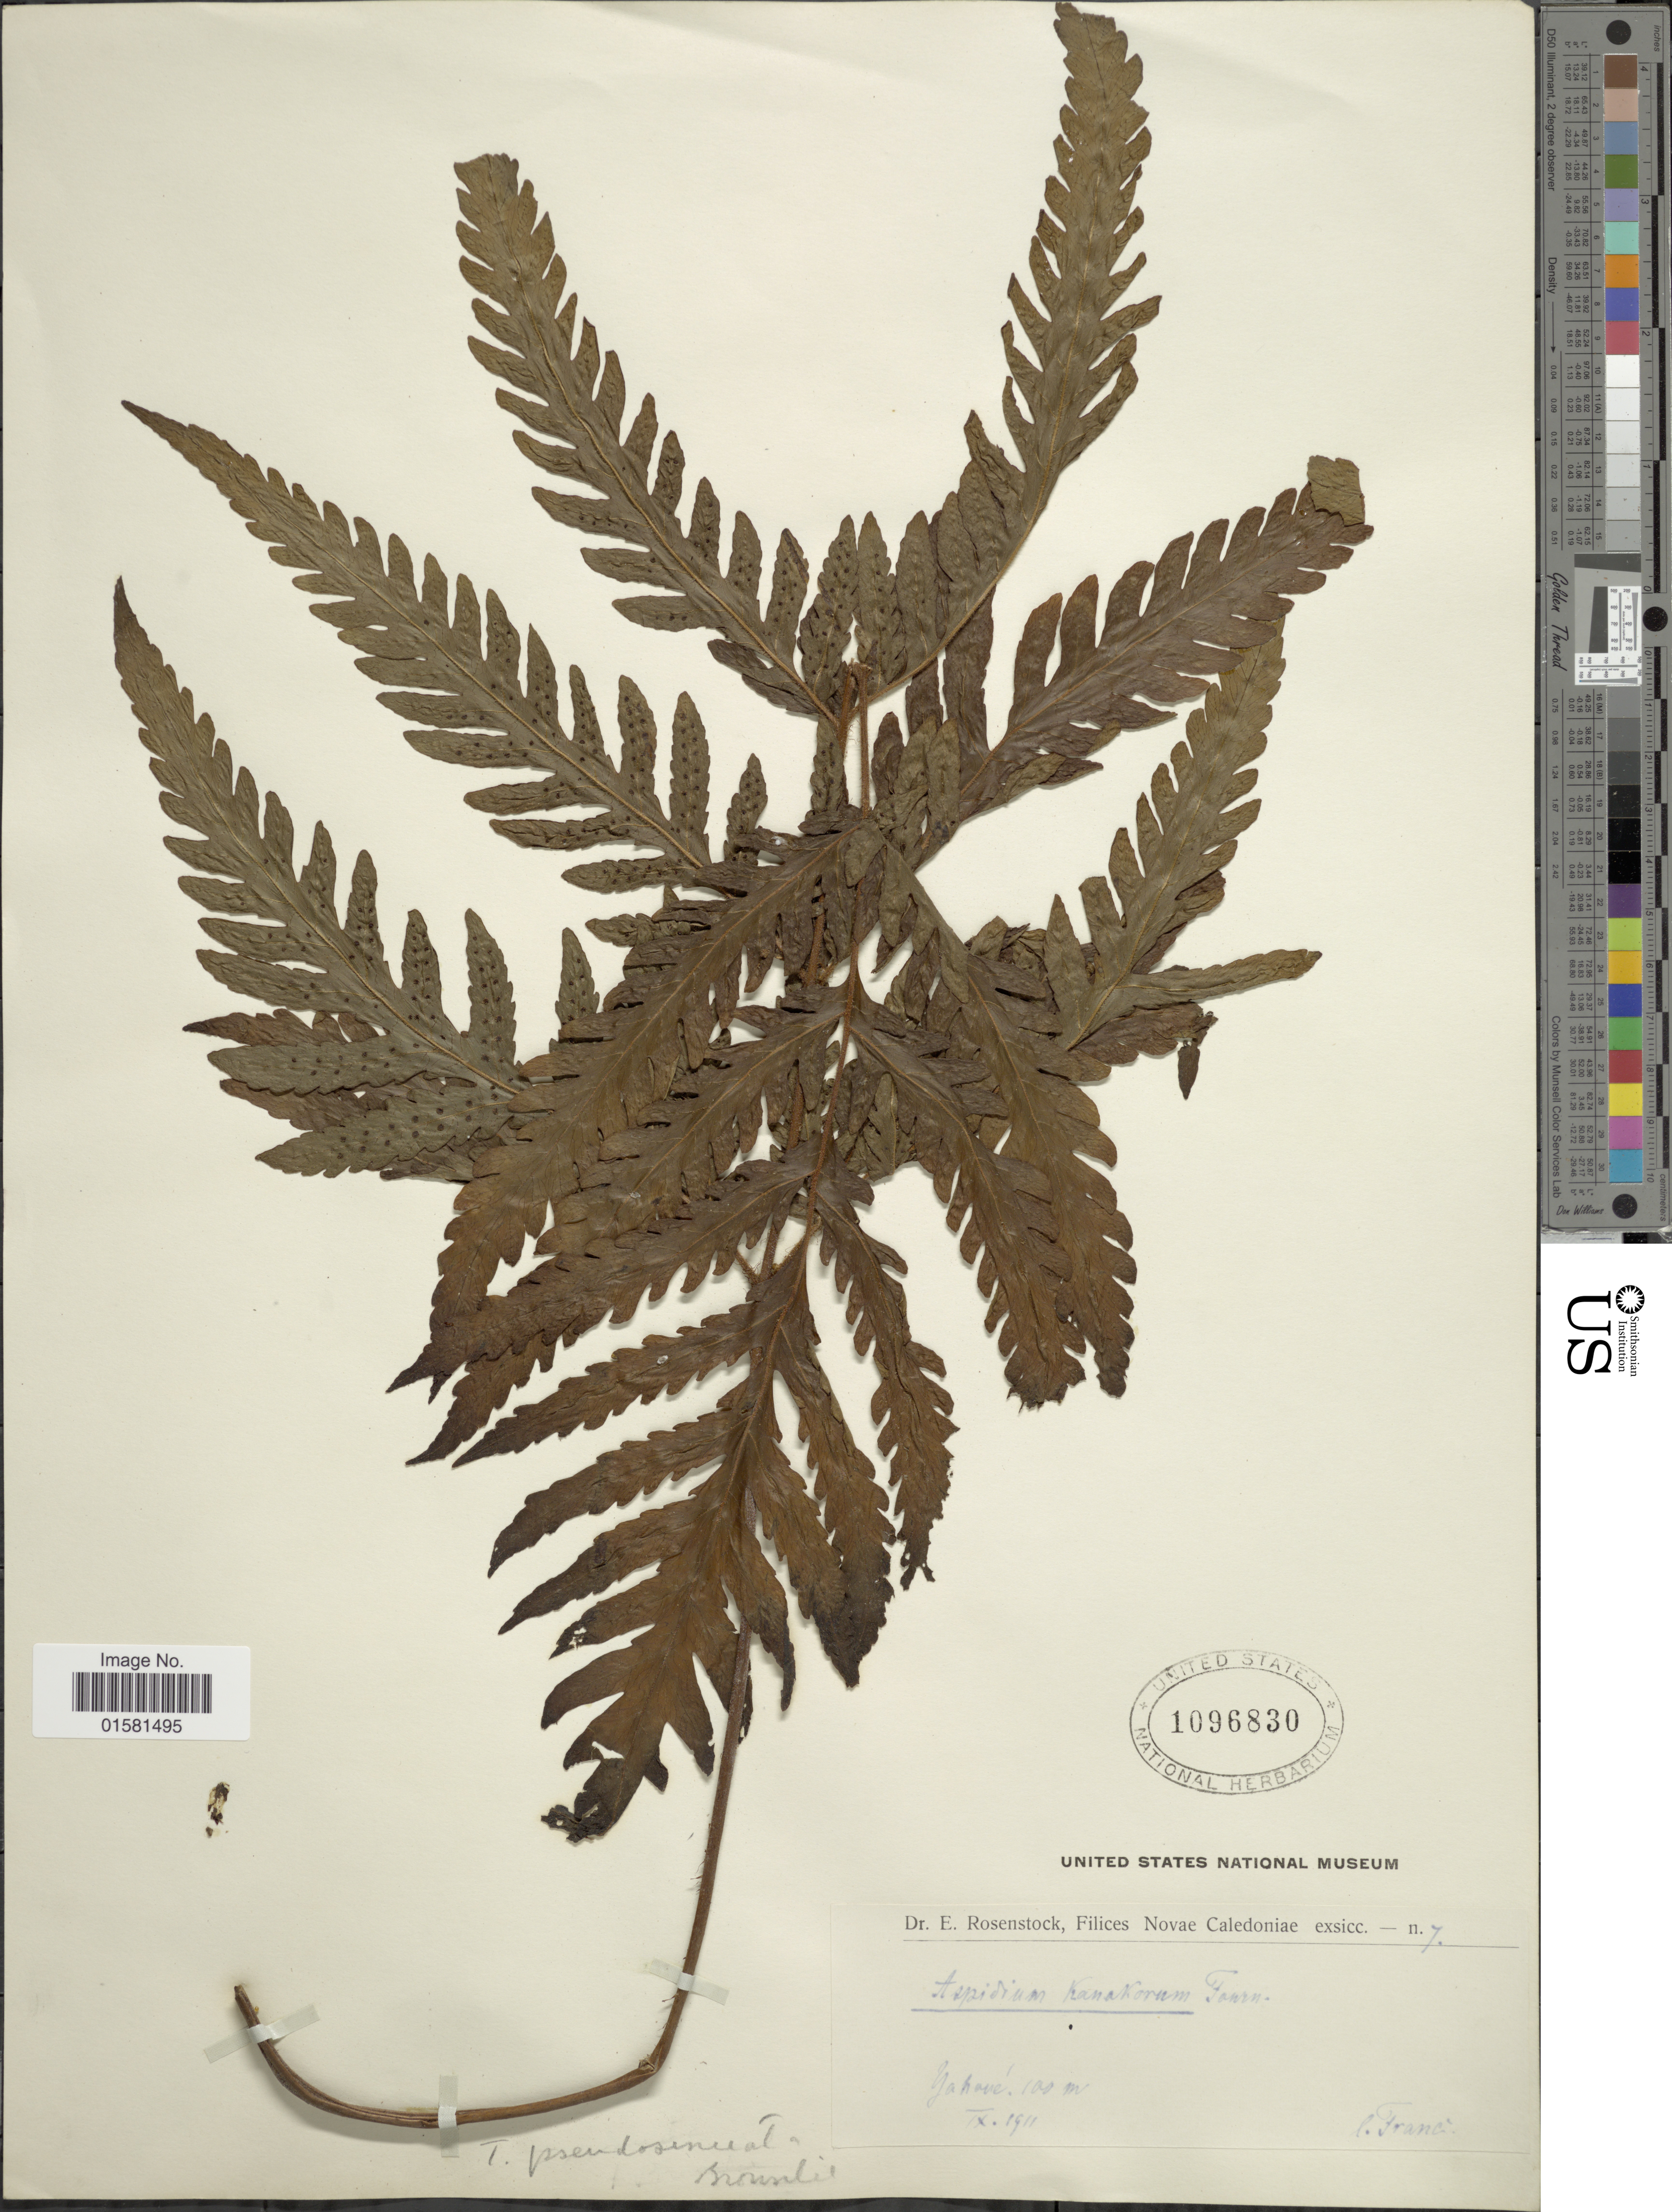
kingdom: Plantae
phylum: Tracheophyta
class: Polypodiopsida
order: Polypodiales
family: Tectariaceae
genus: Tectaria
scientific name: Tectaria pseudosinuata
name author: Brownlie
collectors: Franc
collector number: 07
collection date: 1911-09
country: New Caledonia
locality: Yahoue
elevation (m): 100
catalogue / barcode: US 1096830